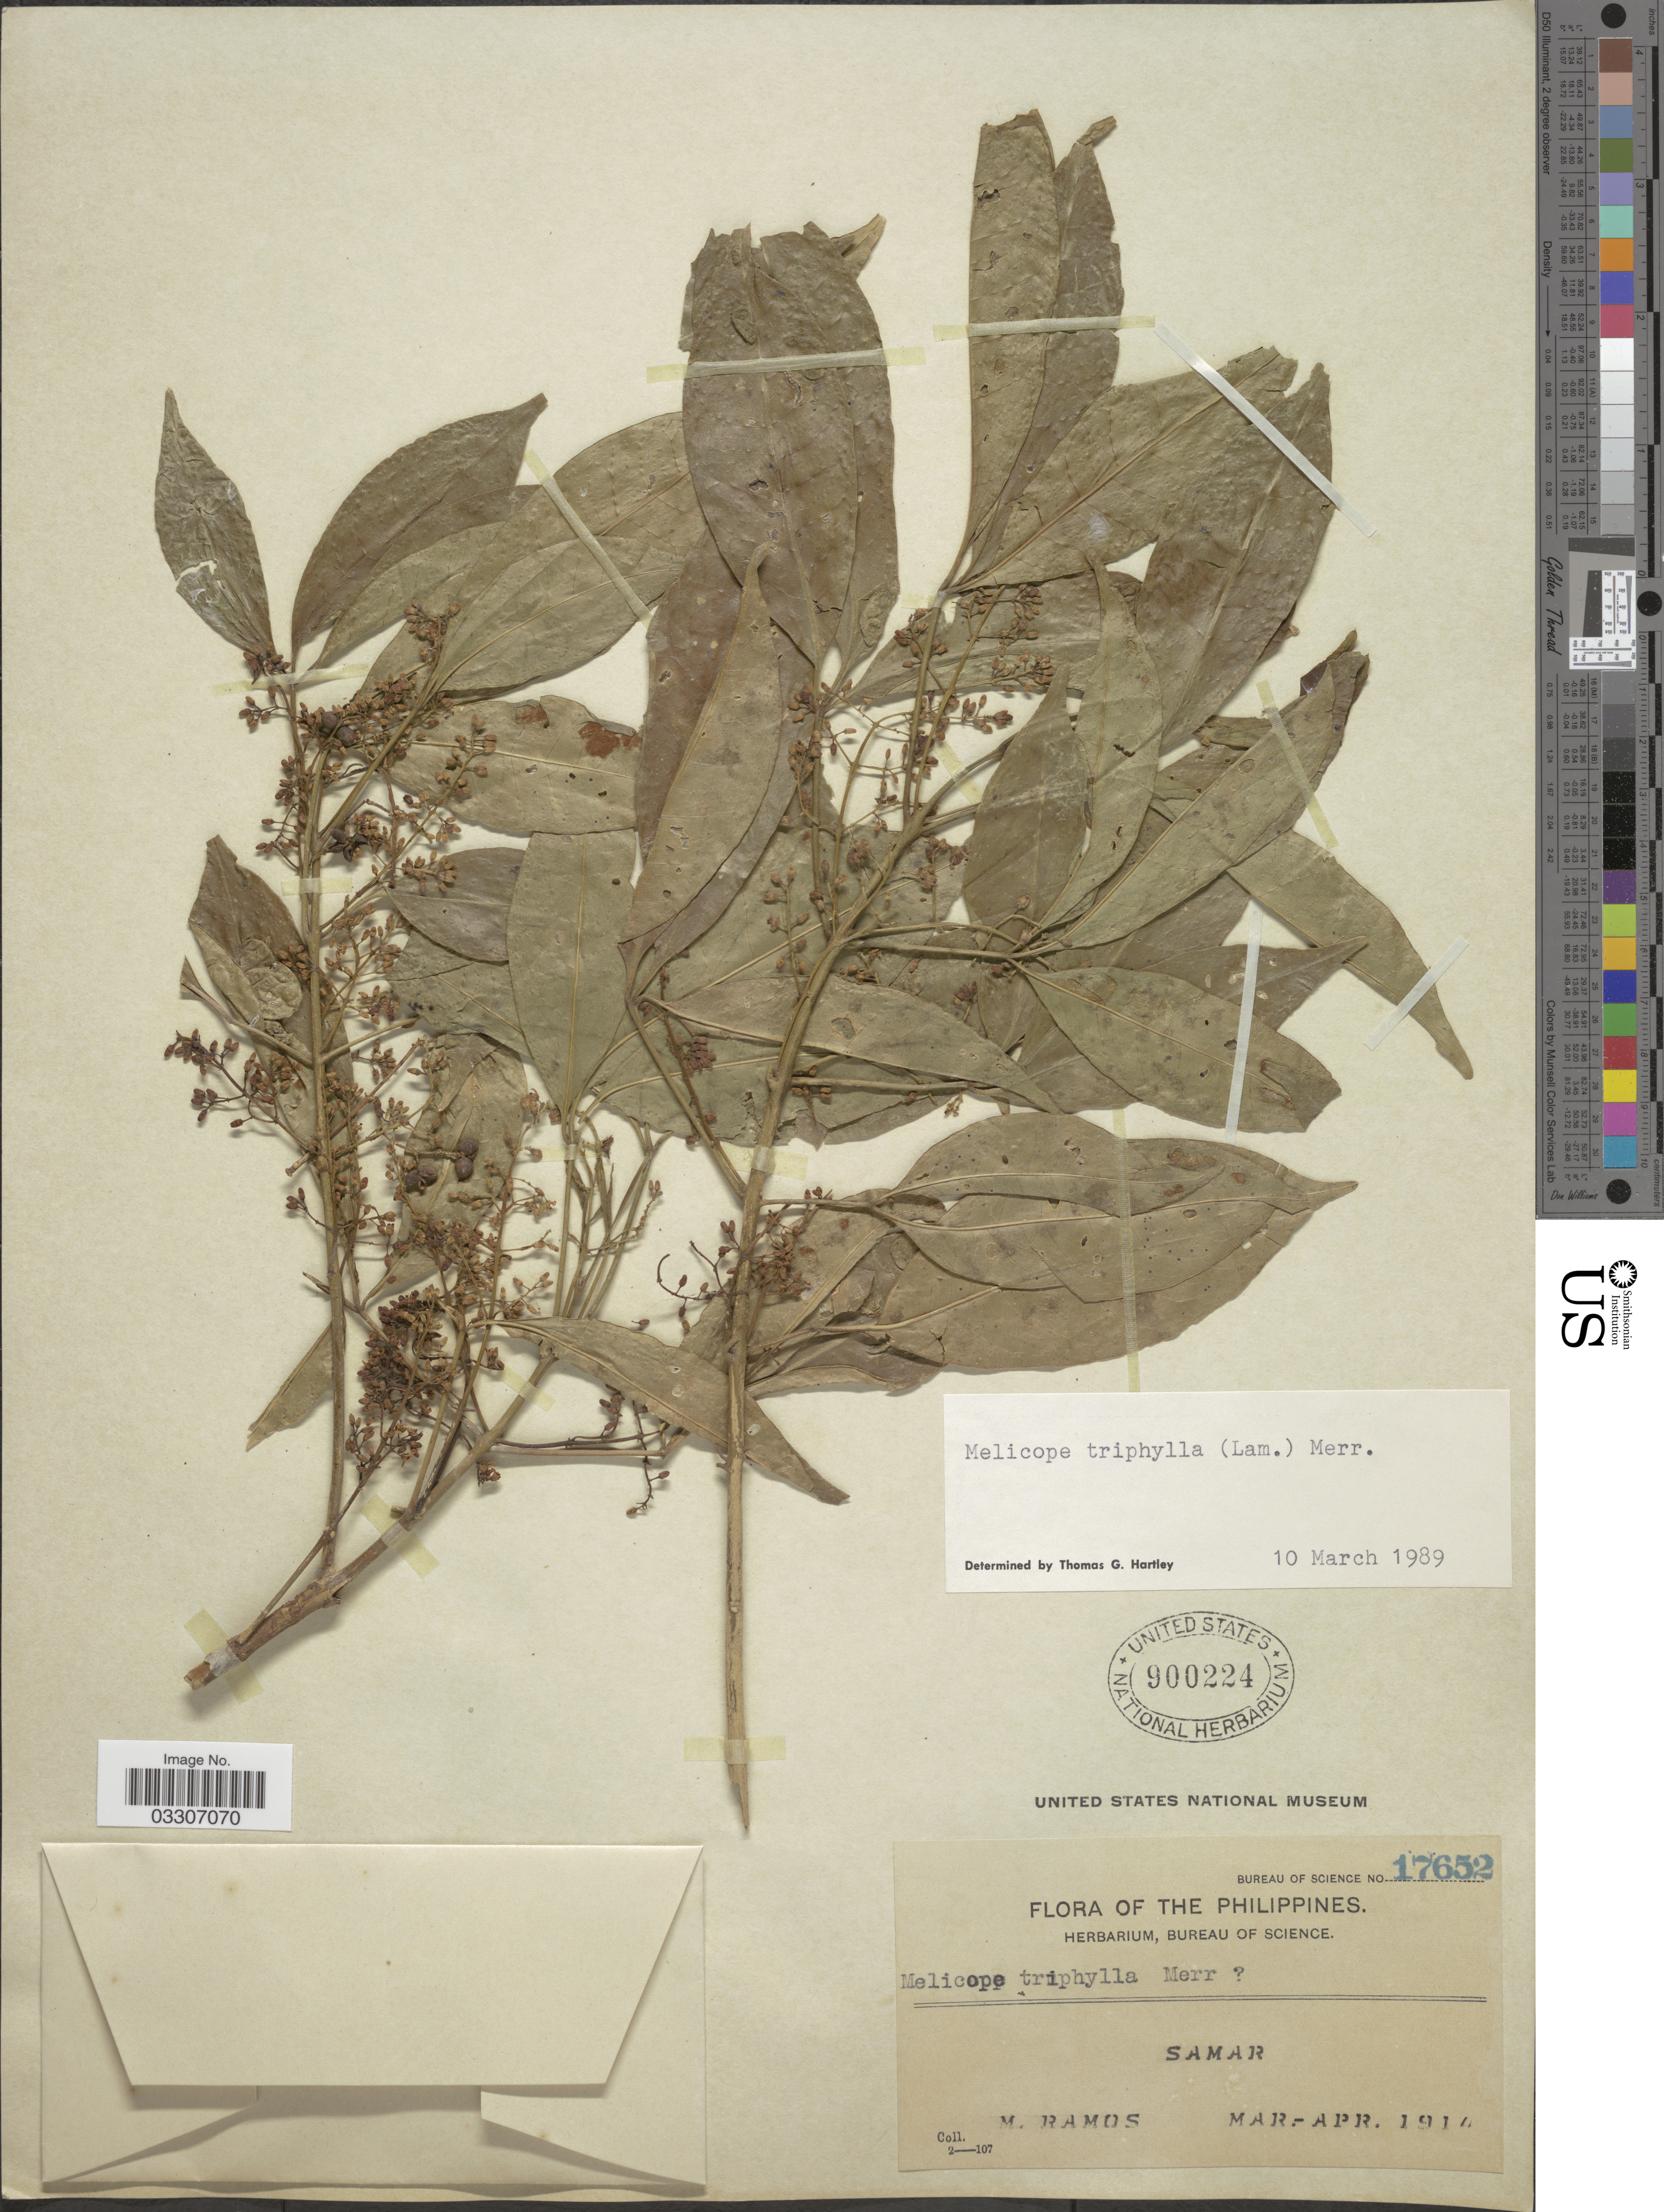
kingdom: Plantae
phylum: Tracheophyta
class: Magnoliopsida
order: Sapindales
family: Rutaceae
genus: Melicope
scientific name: Melicope triphylla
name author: (Lam.) Merr.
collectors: M. Ramos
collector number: Bureau of Science 17652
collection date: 1914-03/1914-04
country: Philippines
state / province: Eastern Visayas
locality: Samar.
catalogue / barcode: US 900224